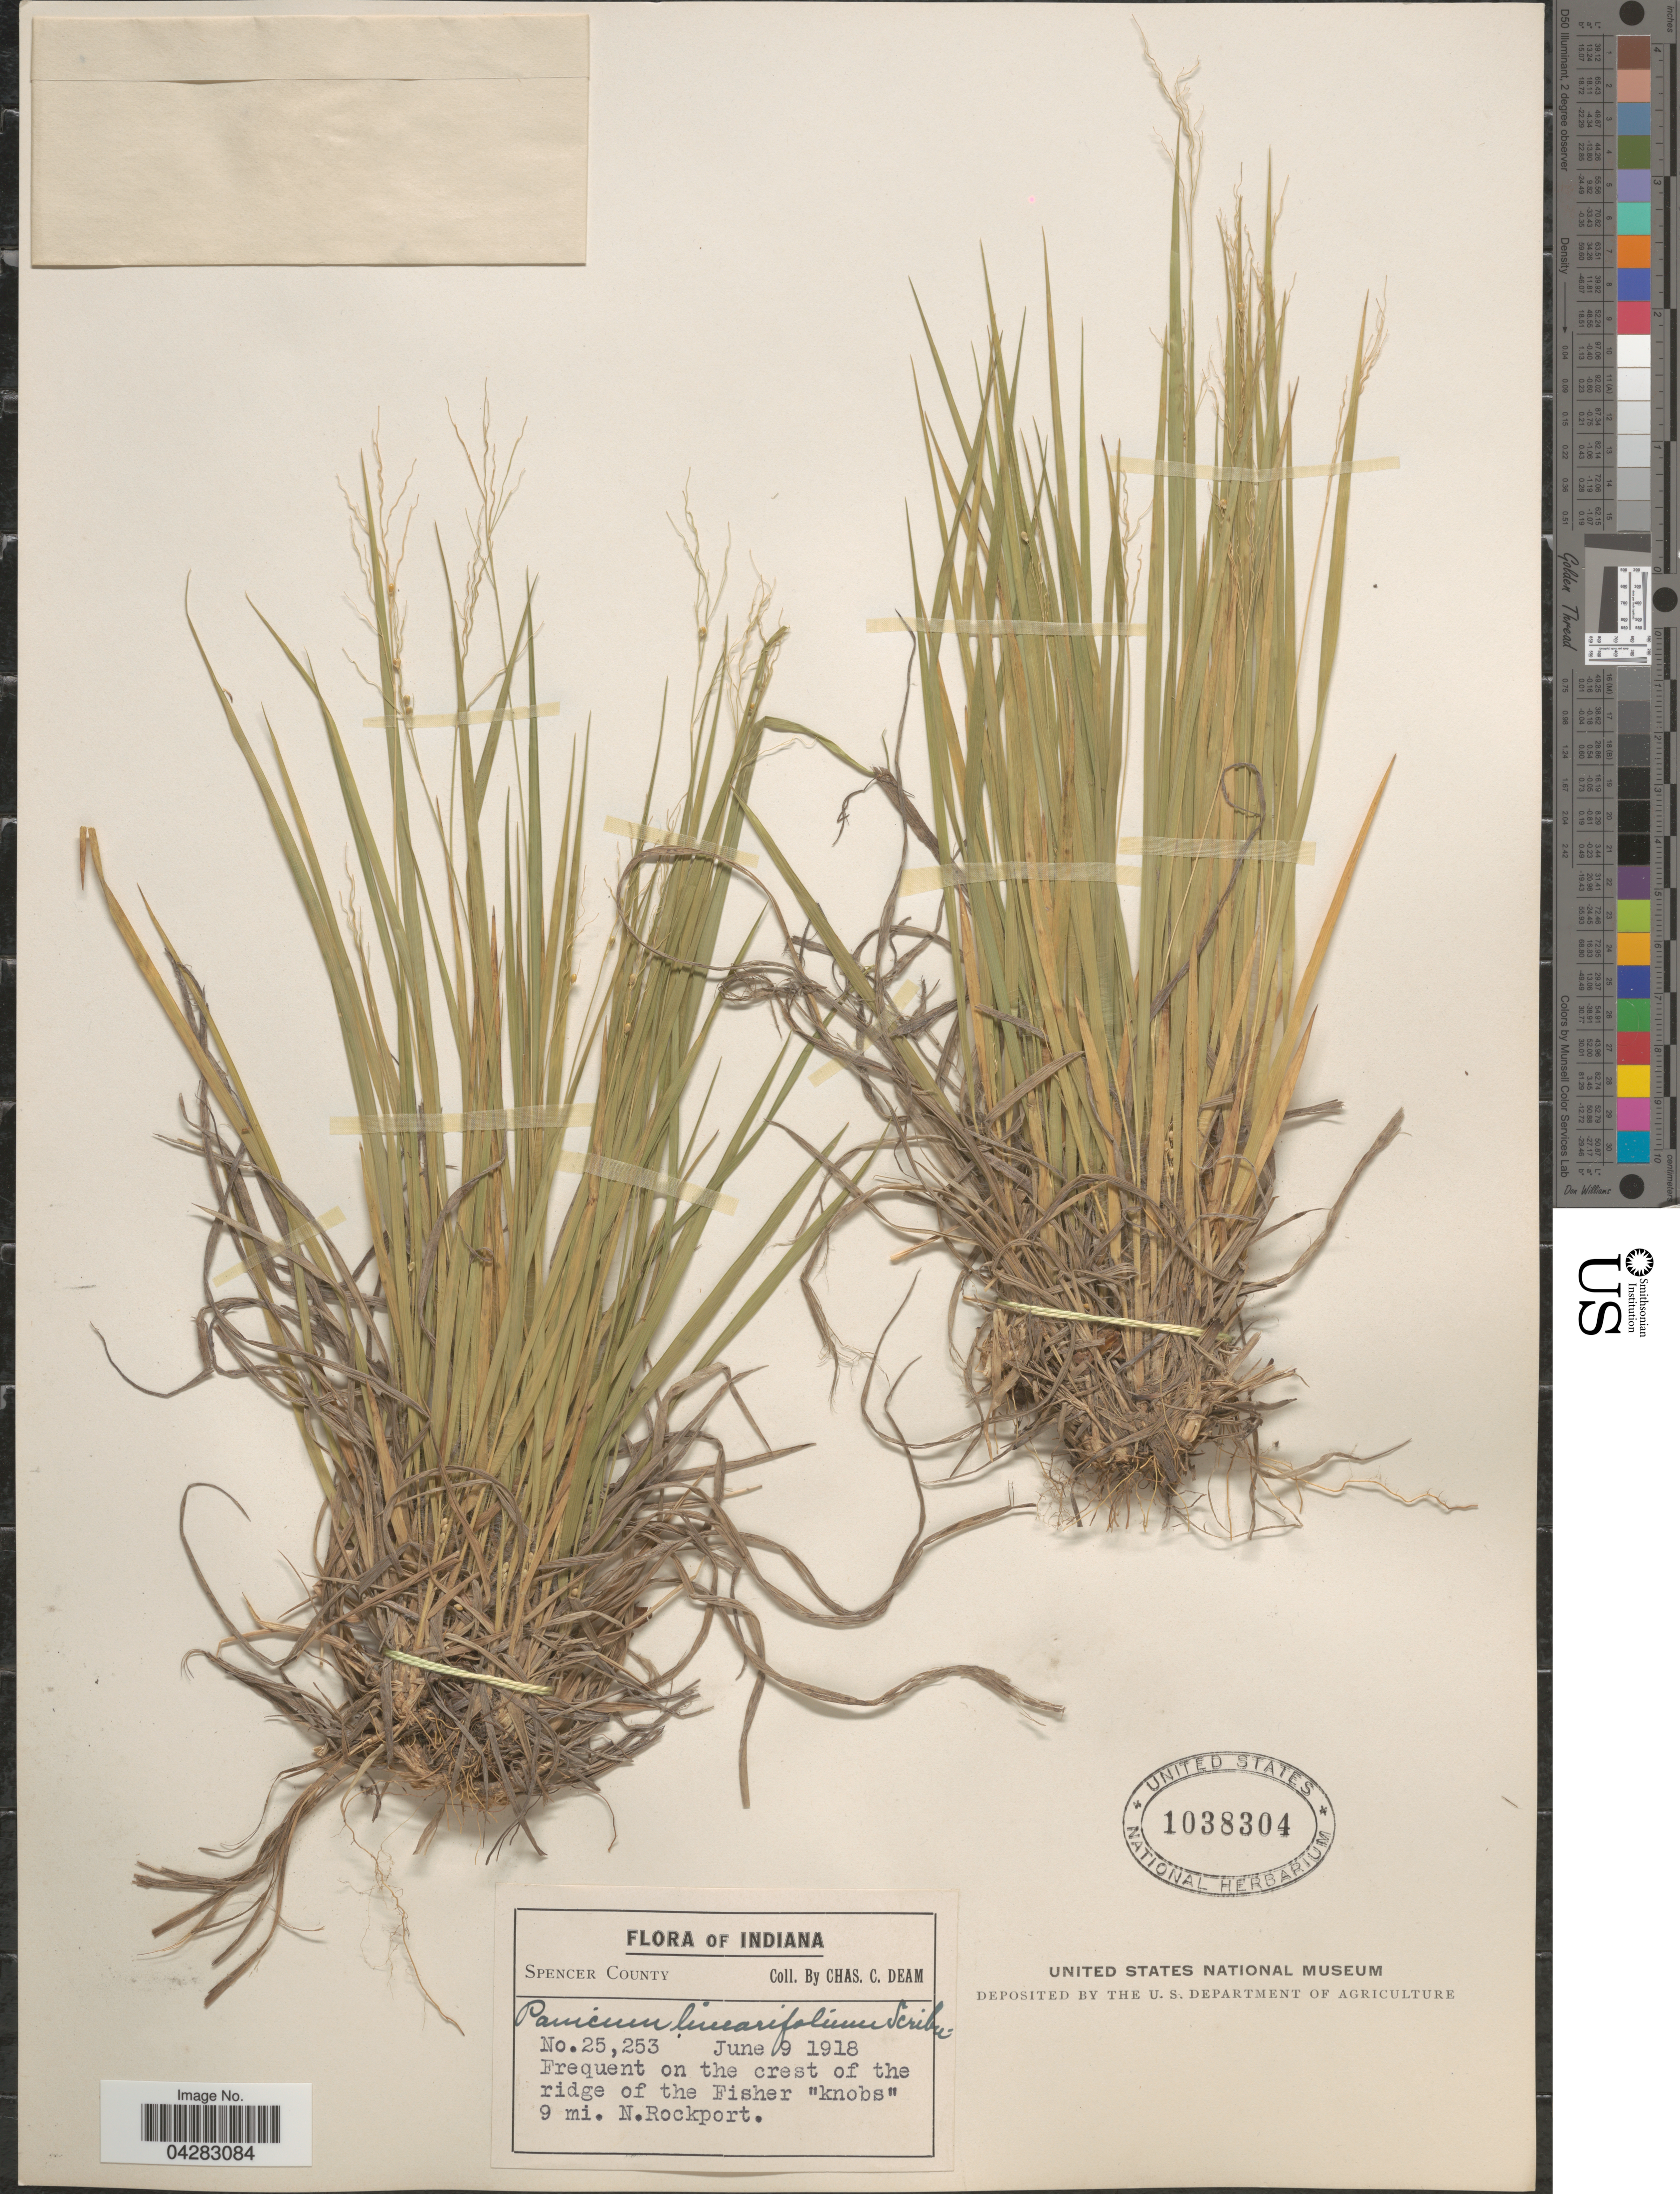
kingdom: Plantae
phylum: Tracheophyta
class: Liliopsida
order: Poales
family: Poaceae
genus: Dichanthelium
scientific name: Dichanthelium linearifolium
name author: (Scribn.) Gould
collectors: C. C. Deam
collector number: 25253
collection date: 1918-06-09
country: United States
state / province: Indiana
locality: Spencer County. Frequent on the crest of the ridge of the Fisher "knobs" 9 mi. N. Rockport.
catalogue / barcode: US 1038304